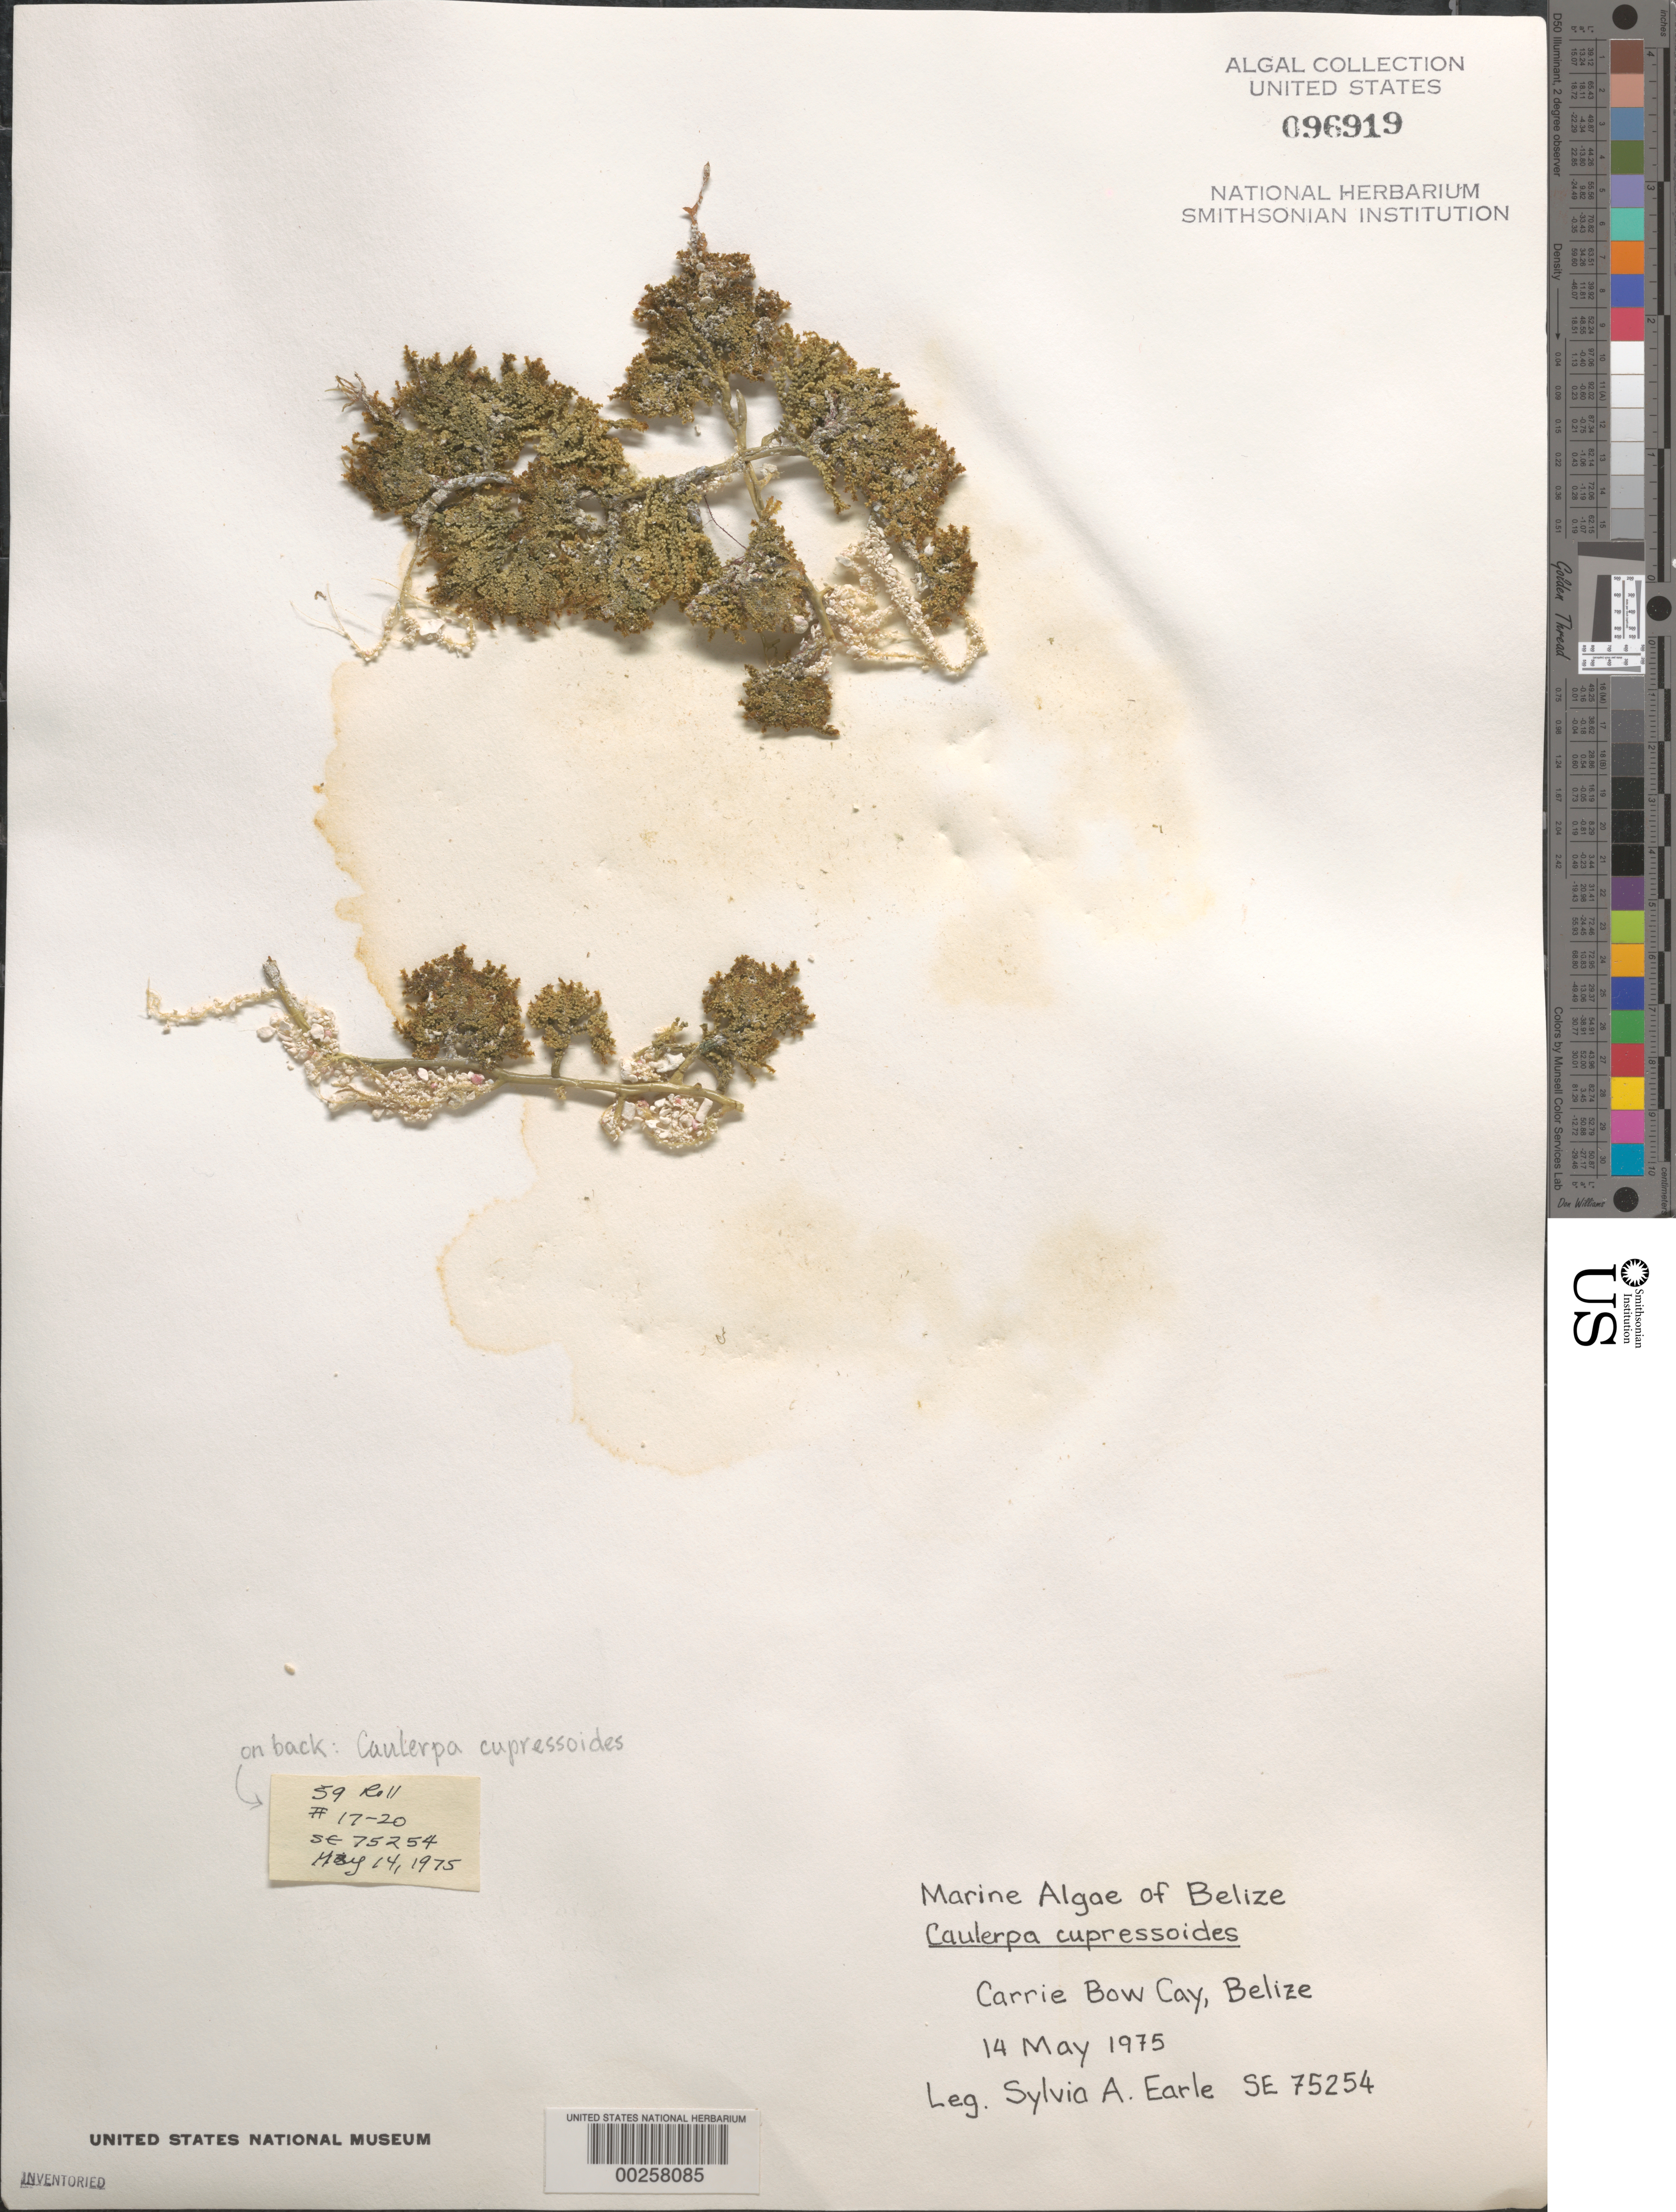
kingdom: Plantae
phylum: Chlorophyta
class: Ulvophyceae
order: Bryopsidales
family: Caulerpaceae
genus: Caulerpa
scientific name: Caulerpa cupressoides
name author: (Vahl) C. Agardh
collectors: S. A. Earle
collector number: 75254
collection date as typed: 14 May 1975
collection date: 1975-05-14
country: Belize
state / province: Stann Creek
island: Carrie Bow Cay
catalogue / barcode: US 96919